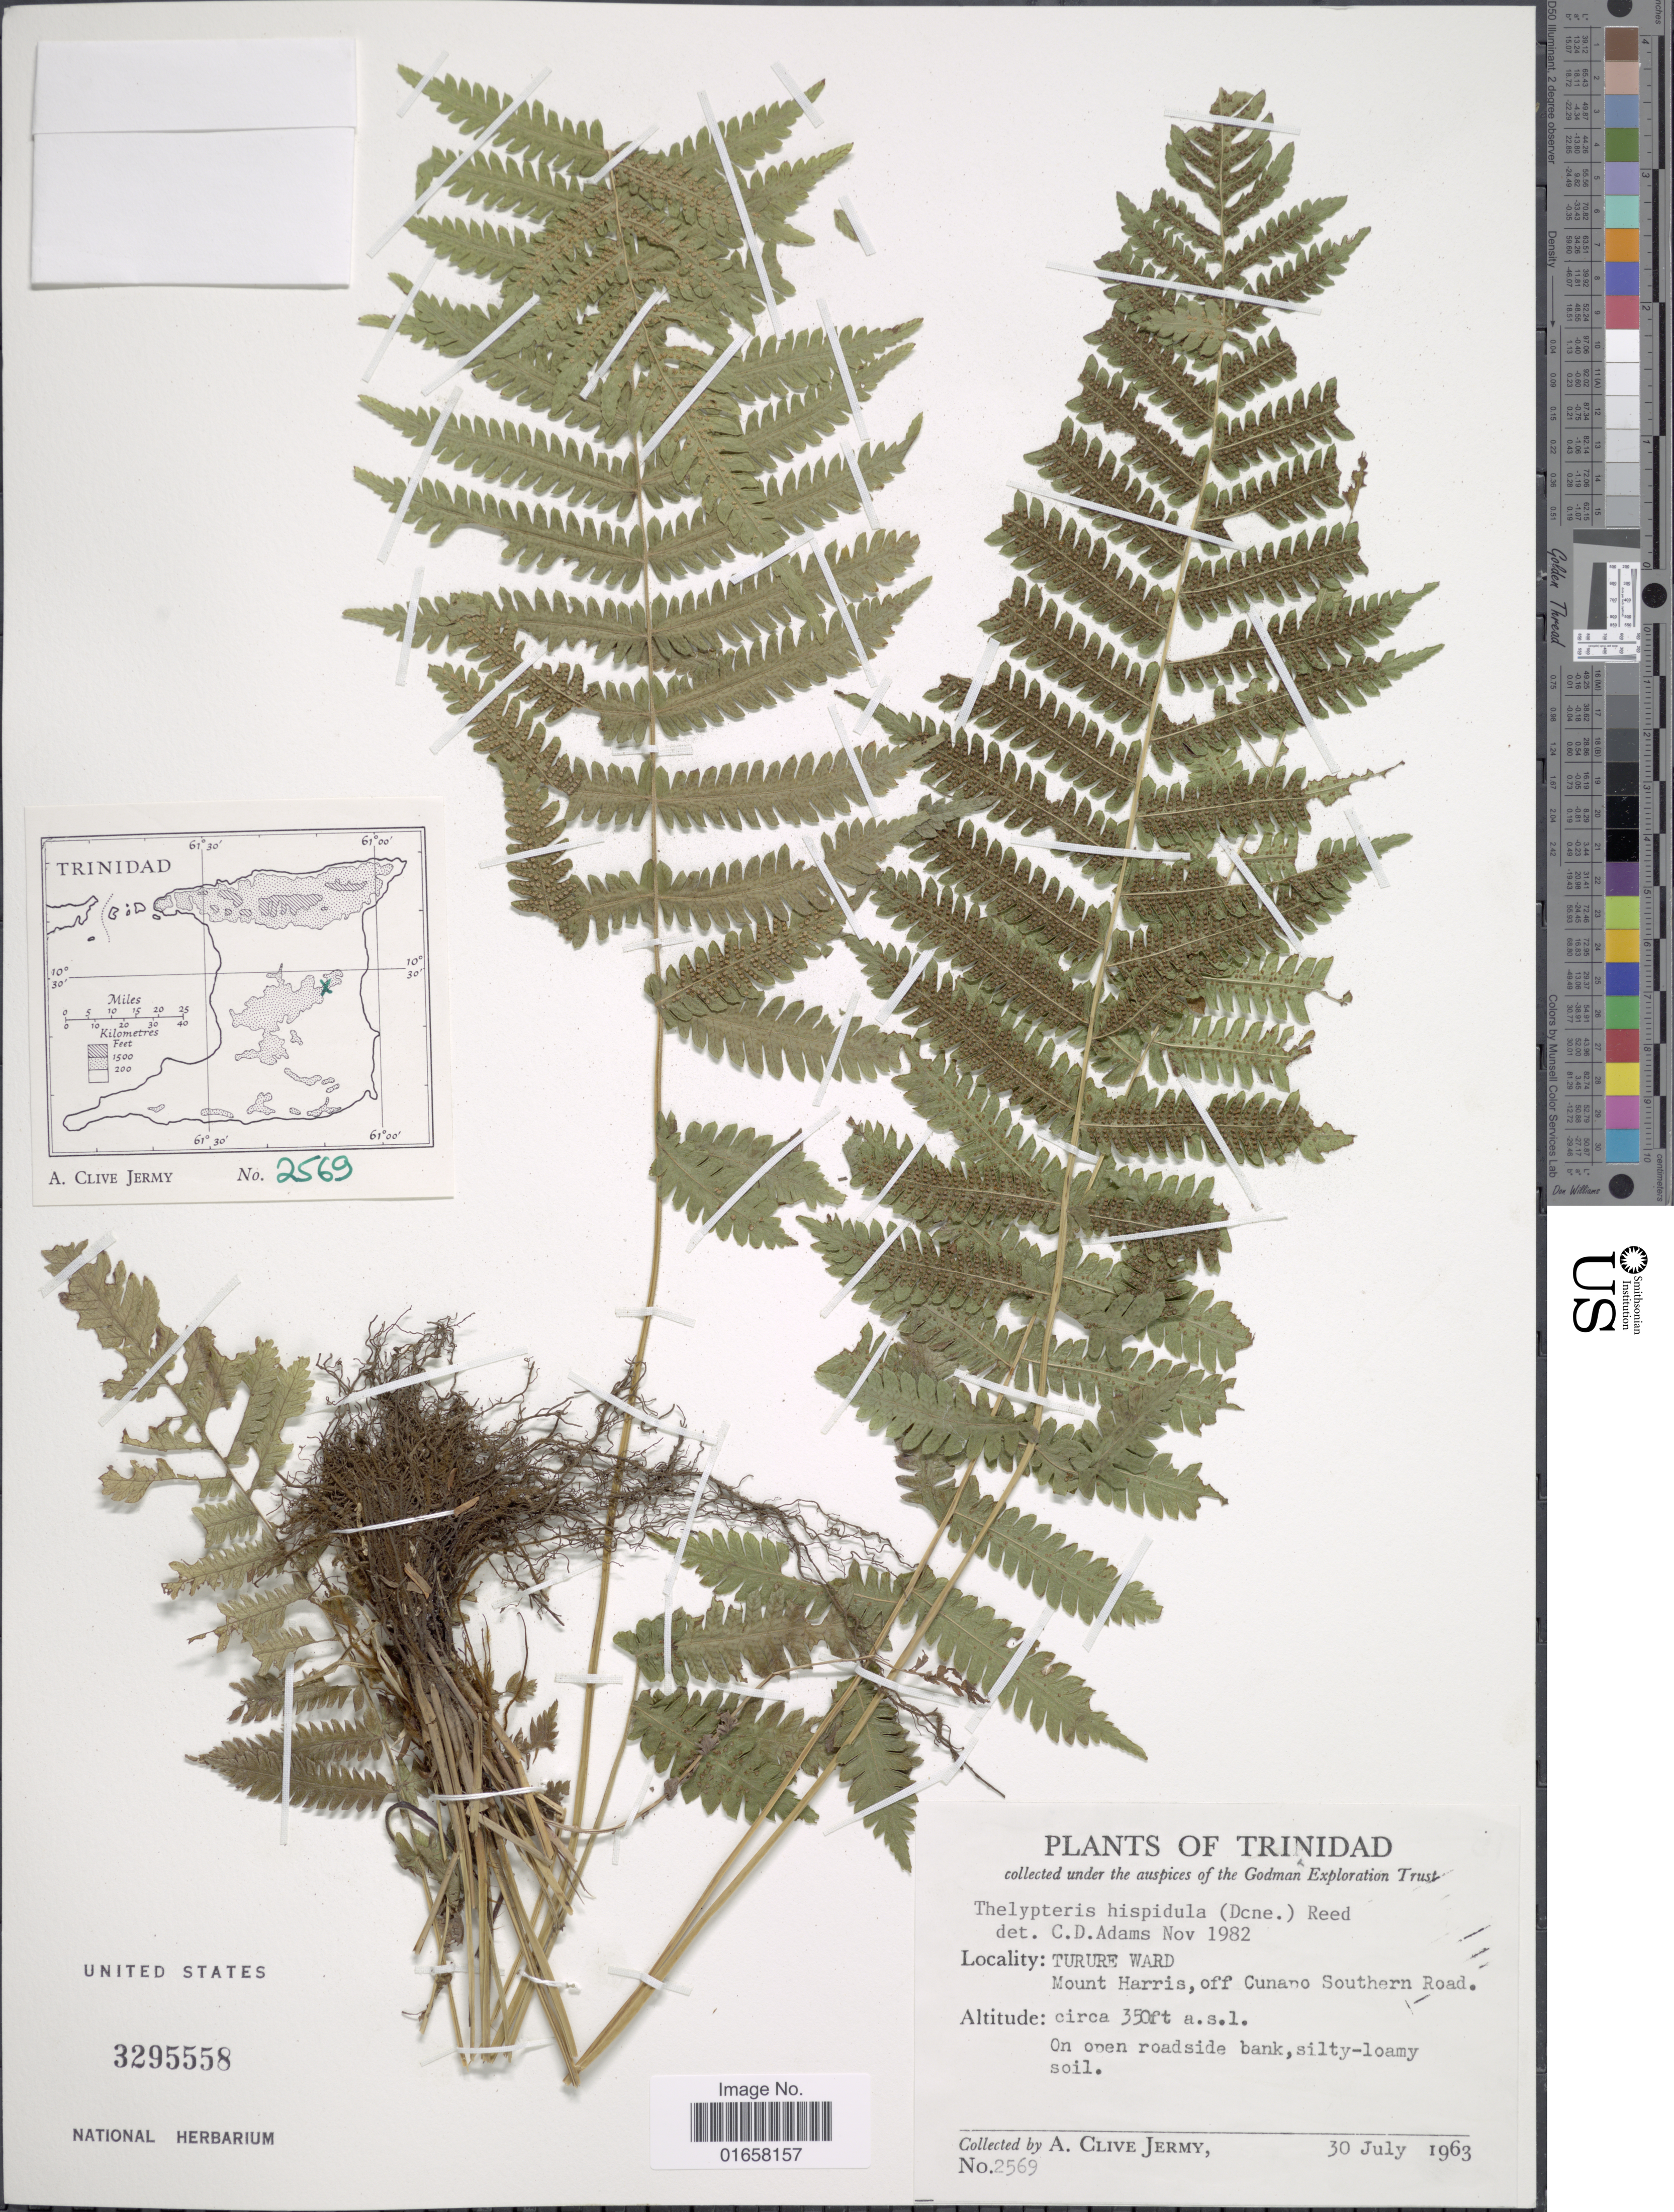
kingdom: Plantae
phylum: Tracheophyta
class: Polypodiopsida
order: Polypodiales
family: Thelypteridaceae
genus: Christella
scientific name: Christella hispidula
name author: (Decne.) Holttum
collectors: A. Jermy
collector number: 2569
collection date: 1963-07-30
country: Trinidad and Tobago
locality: Trinidad, Turure Ward, Mount Harris, off Cunano Southern Road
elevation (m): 107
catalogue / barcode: US 3295558